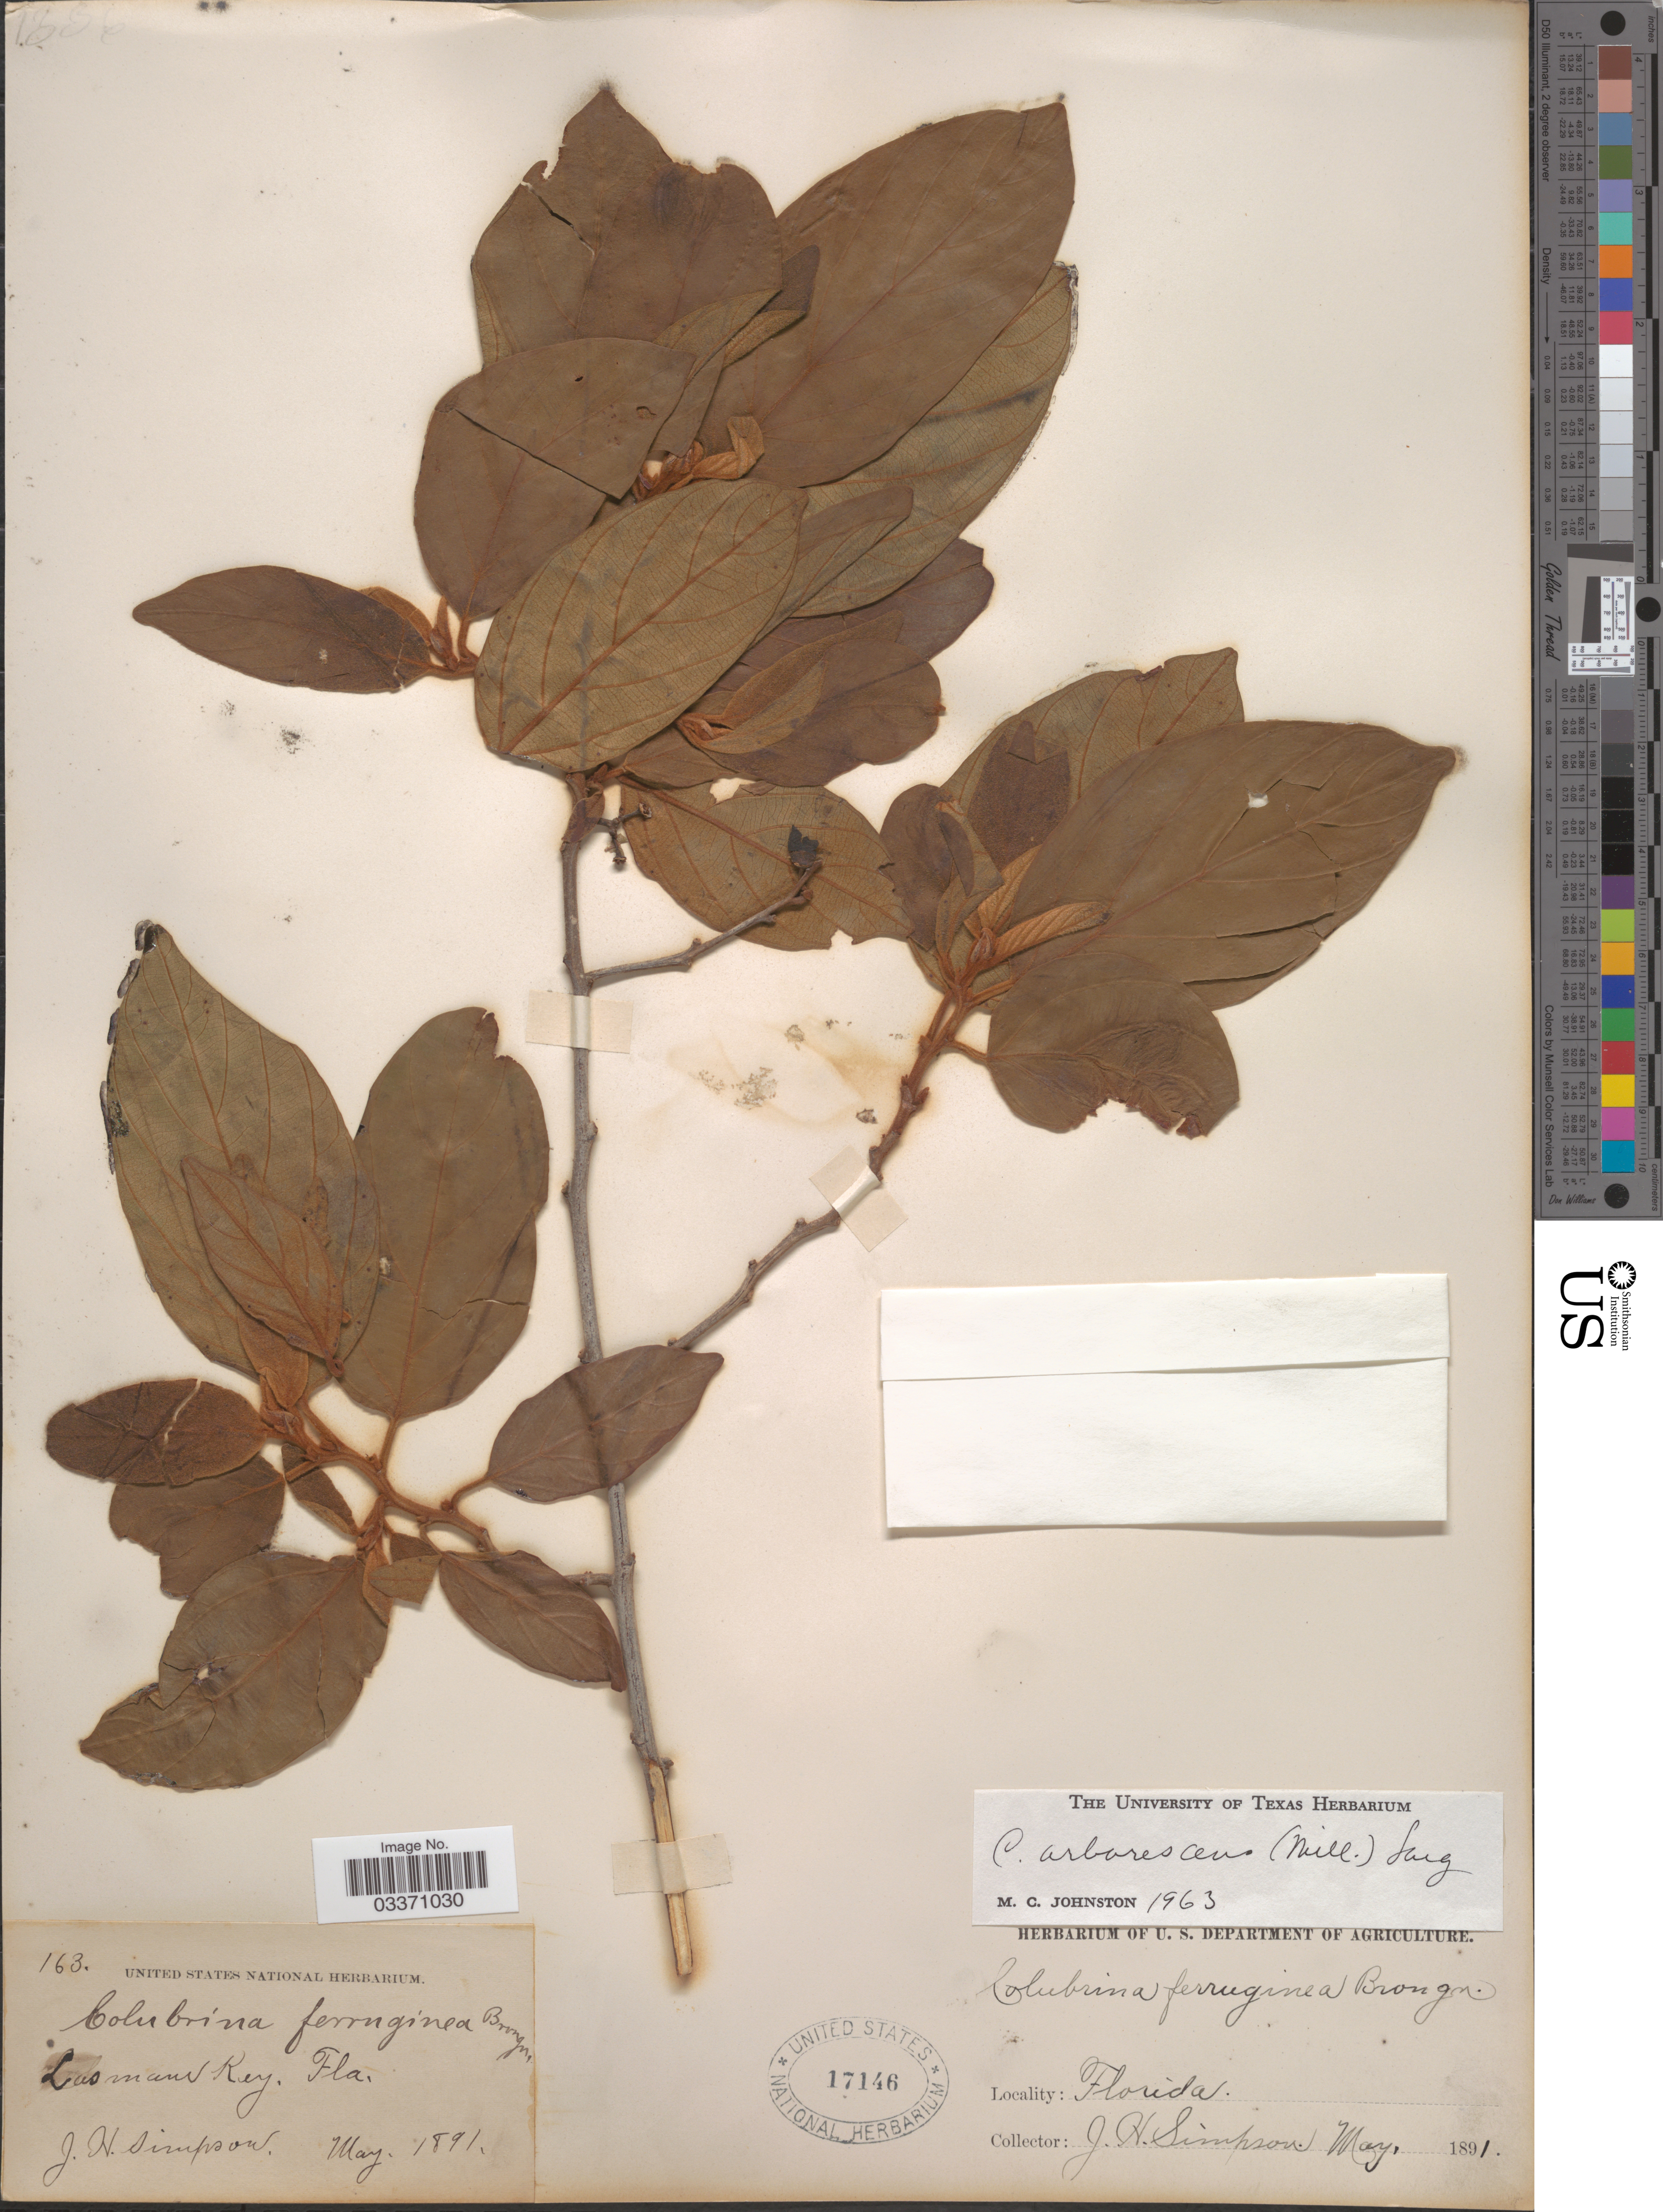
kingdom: Plantae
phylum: Tracheophyta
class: Magnoliopsida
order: Rosales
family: Rhamnaceae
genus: Colubrina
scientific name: Colubrina arborescens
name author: (Mill.) Sarg.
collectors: J. H. Simpson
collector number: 163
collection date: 1891-05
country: United States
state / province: Florida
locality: Lostmans Key.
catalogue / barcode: US 17146